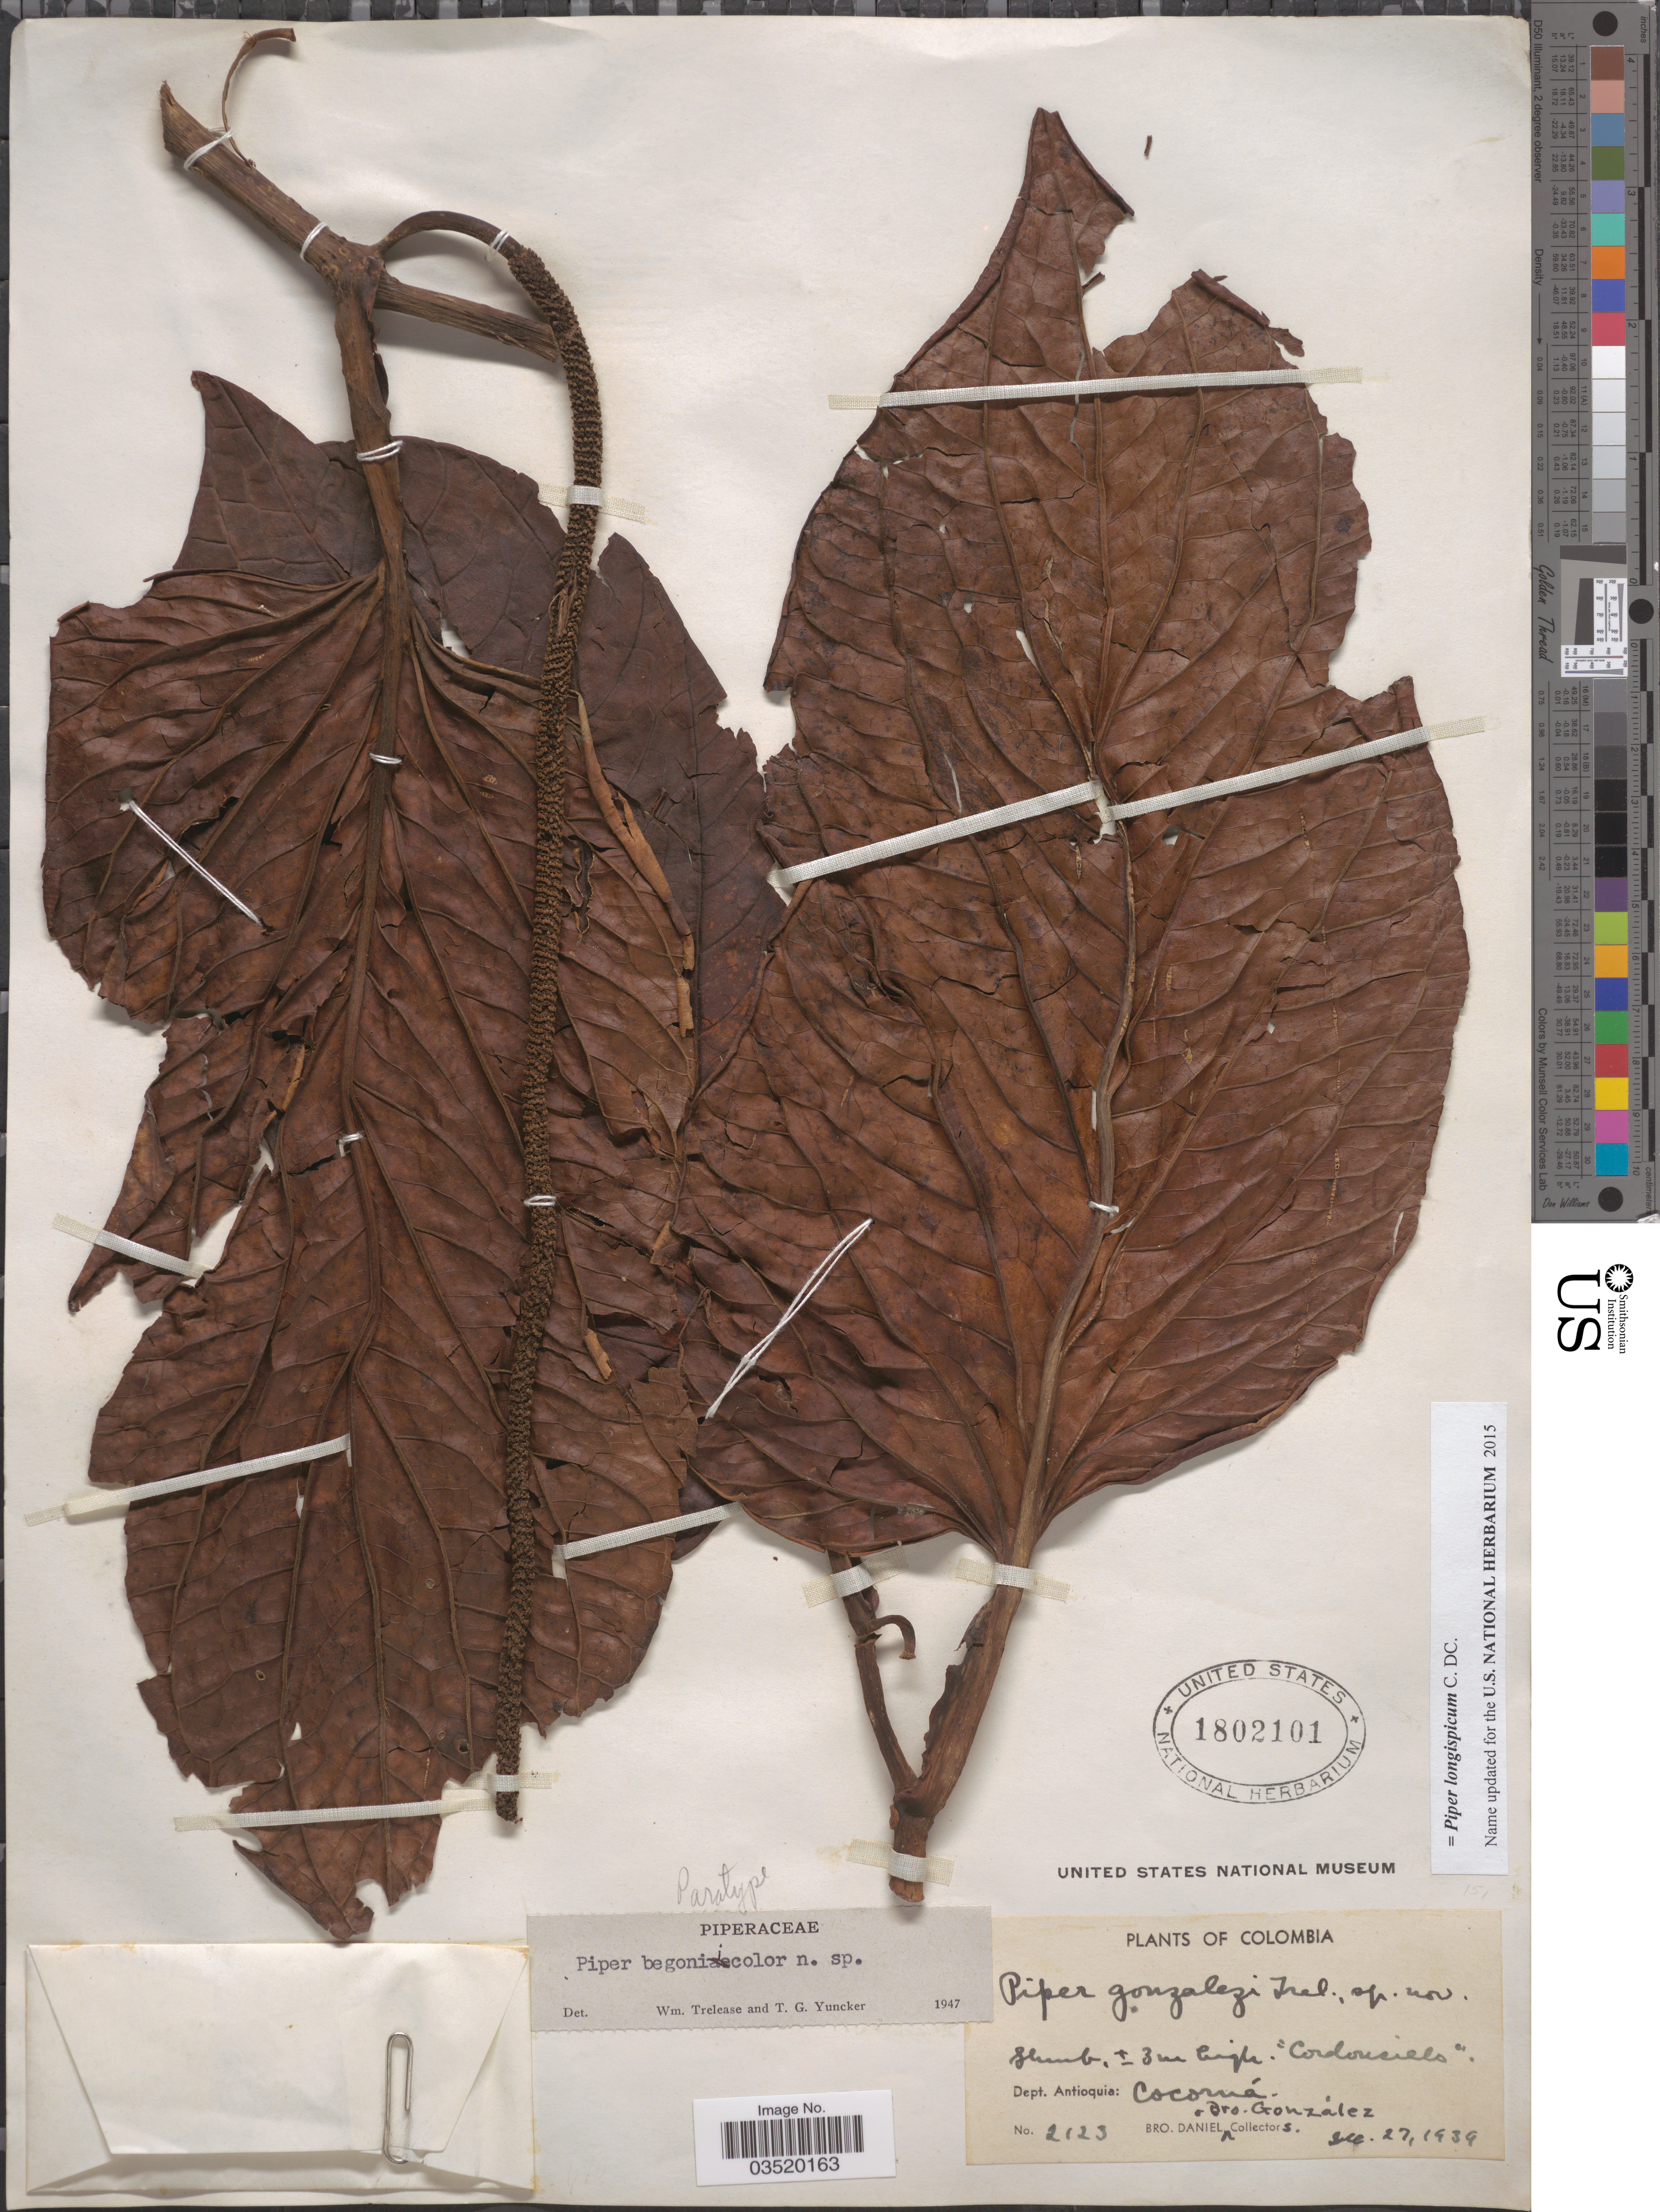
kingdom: Plantae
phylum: Tracheophyta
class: Magnoliopsida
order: Piperales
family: Piperaceae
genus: Piper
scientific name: Piper longispicum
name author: C. DC.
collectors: Bro. Daniel & B. Gonzalez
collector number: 2123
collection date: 1939-12-27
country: Colombia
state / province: Antioquia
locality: Dept. Antioquia: Cocorná.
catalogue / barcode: US 1802101